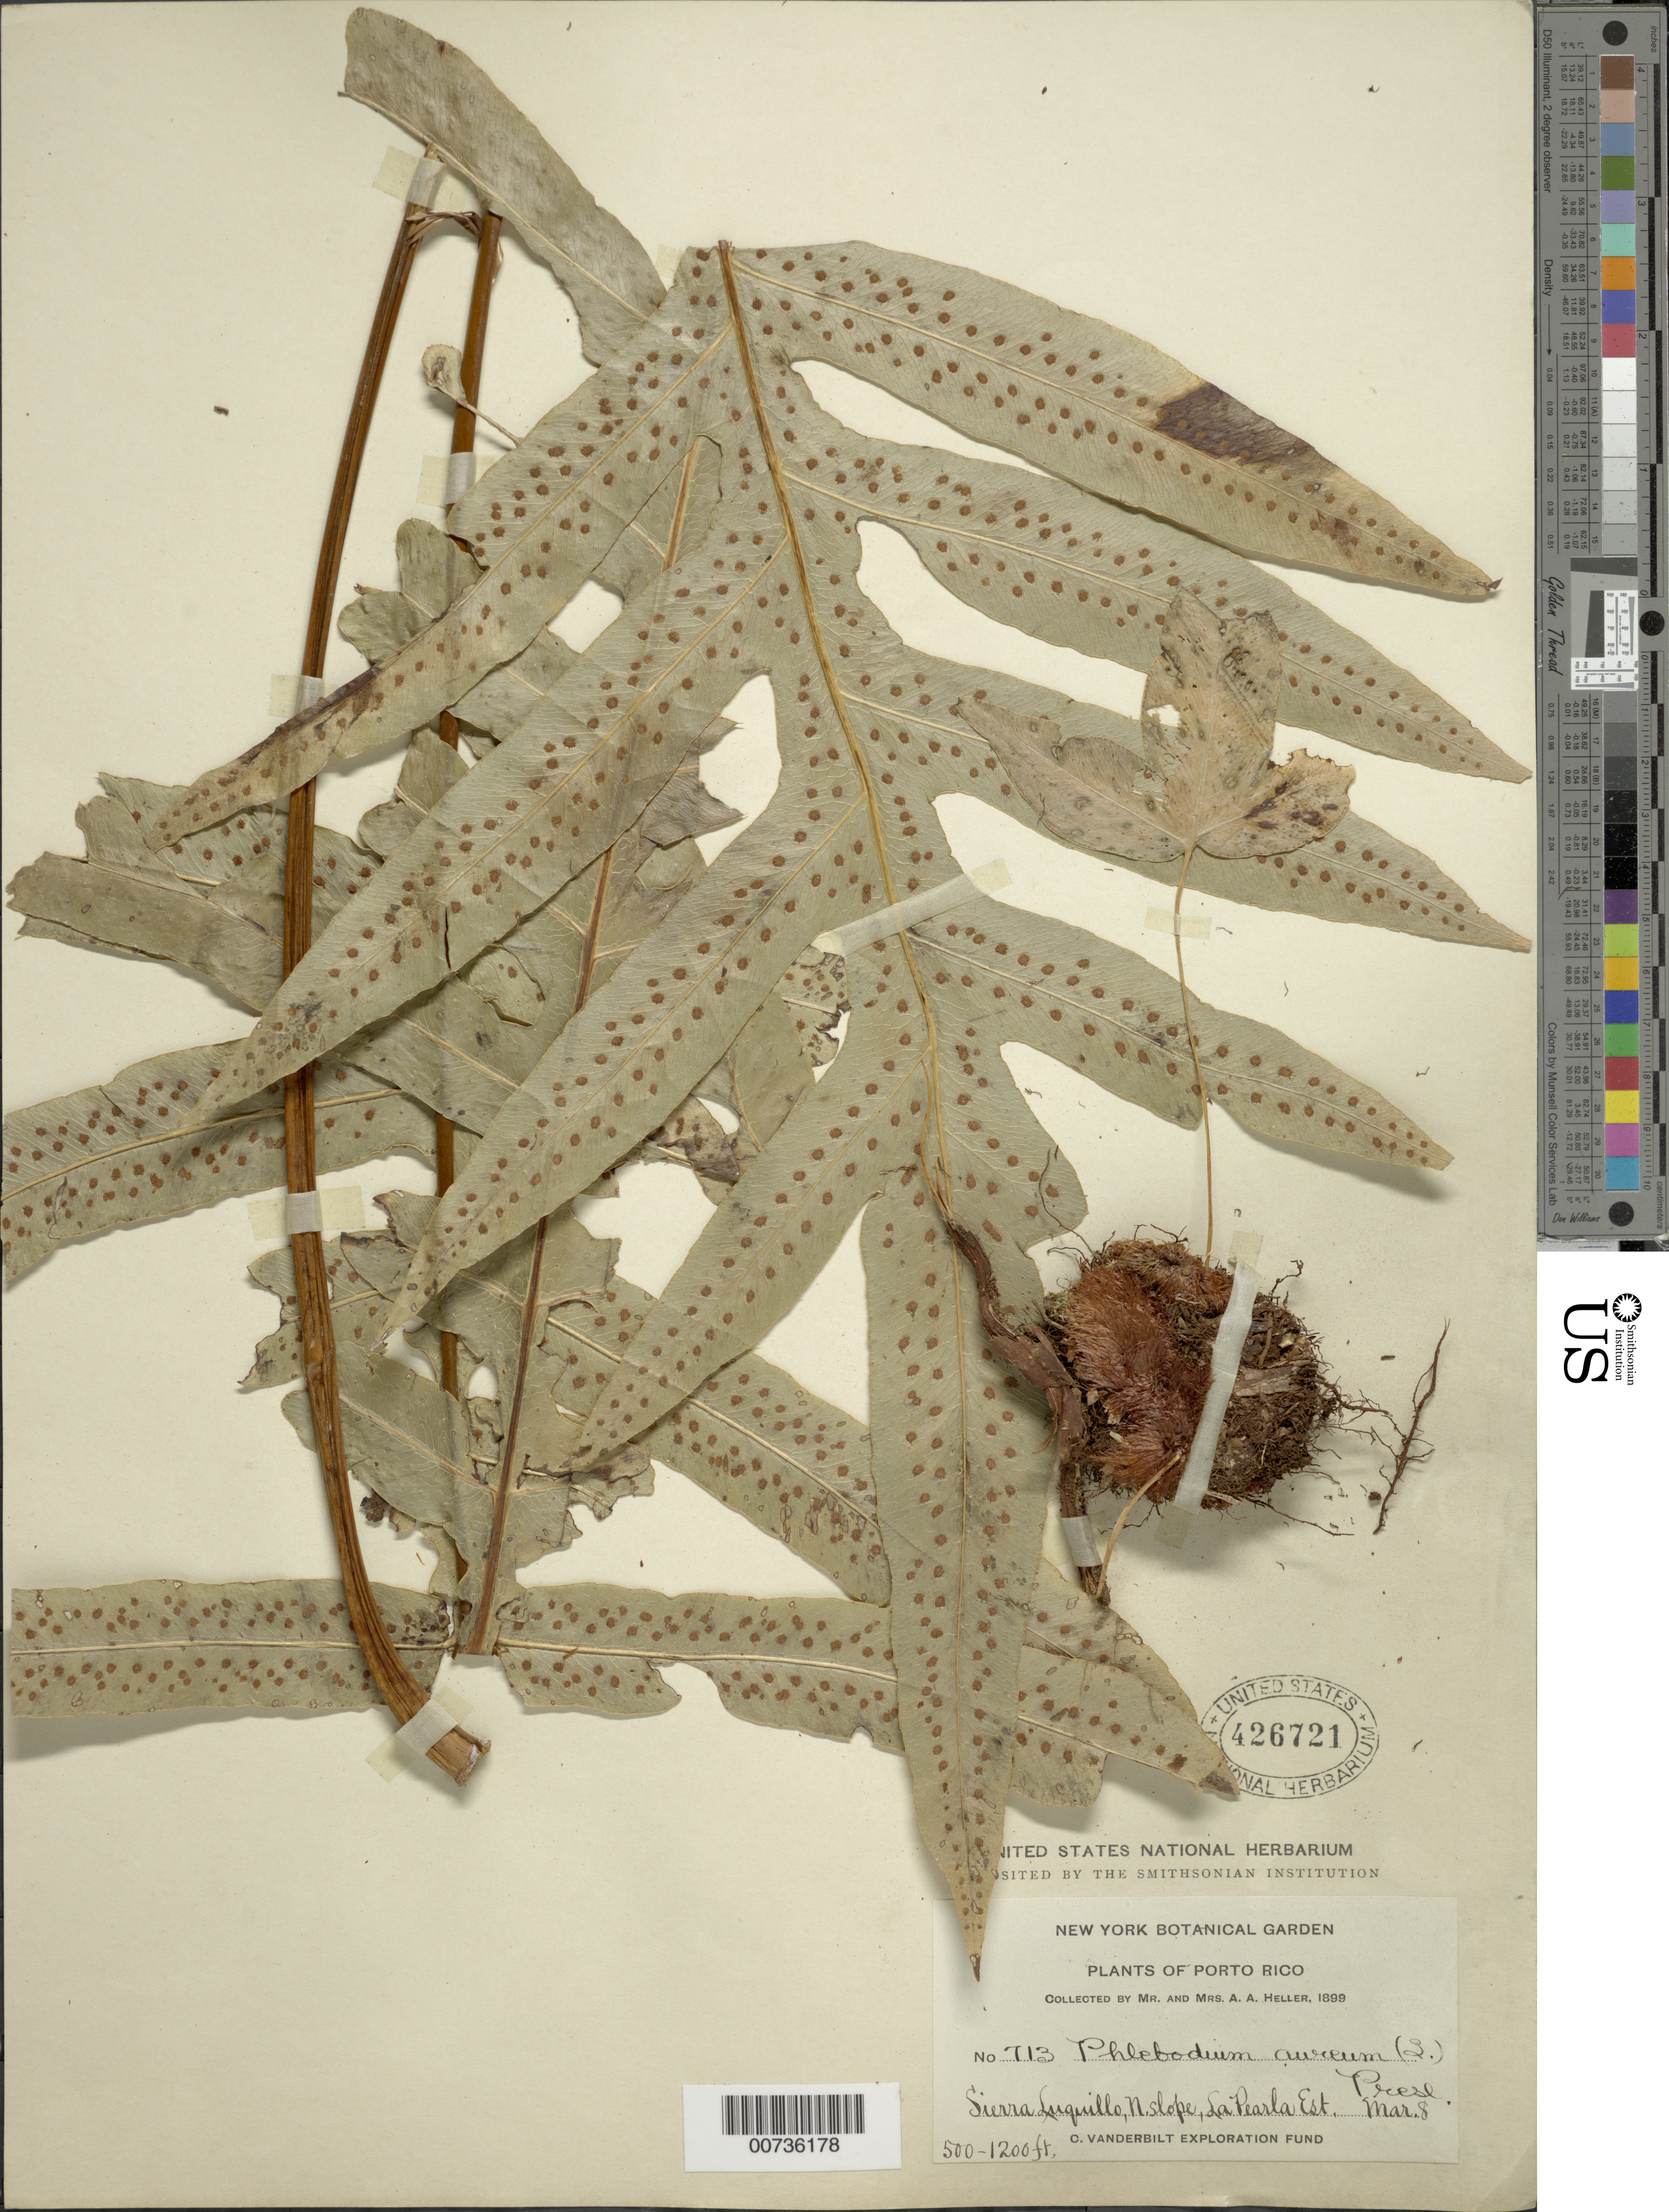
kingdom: Plantae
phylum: Tracheophyta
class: Polypodiopsida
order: Polypodiales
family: Polypodiaceae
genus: Phlebodium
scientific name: Phlebodium aureum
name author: (L.) J. Sm.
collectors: A. A. Heller & E. G. Heller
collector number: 713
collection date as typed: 08 Mar 1899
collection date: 1899-03-08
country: Puerto Rico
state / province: Luquillo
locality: Sierra Luquillo, N. slope, La Pearla Est.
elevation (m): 152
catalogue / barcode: US 426721